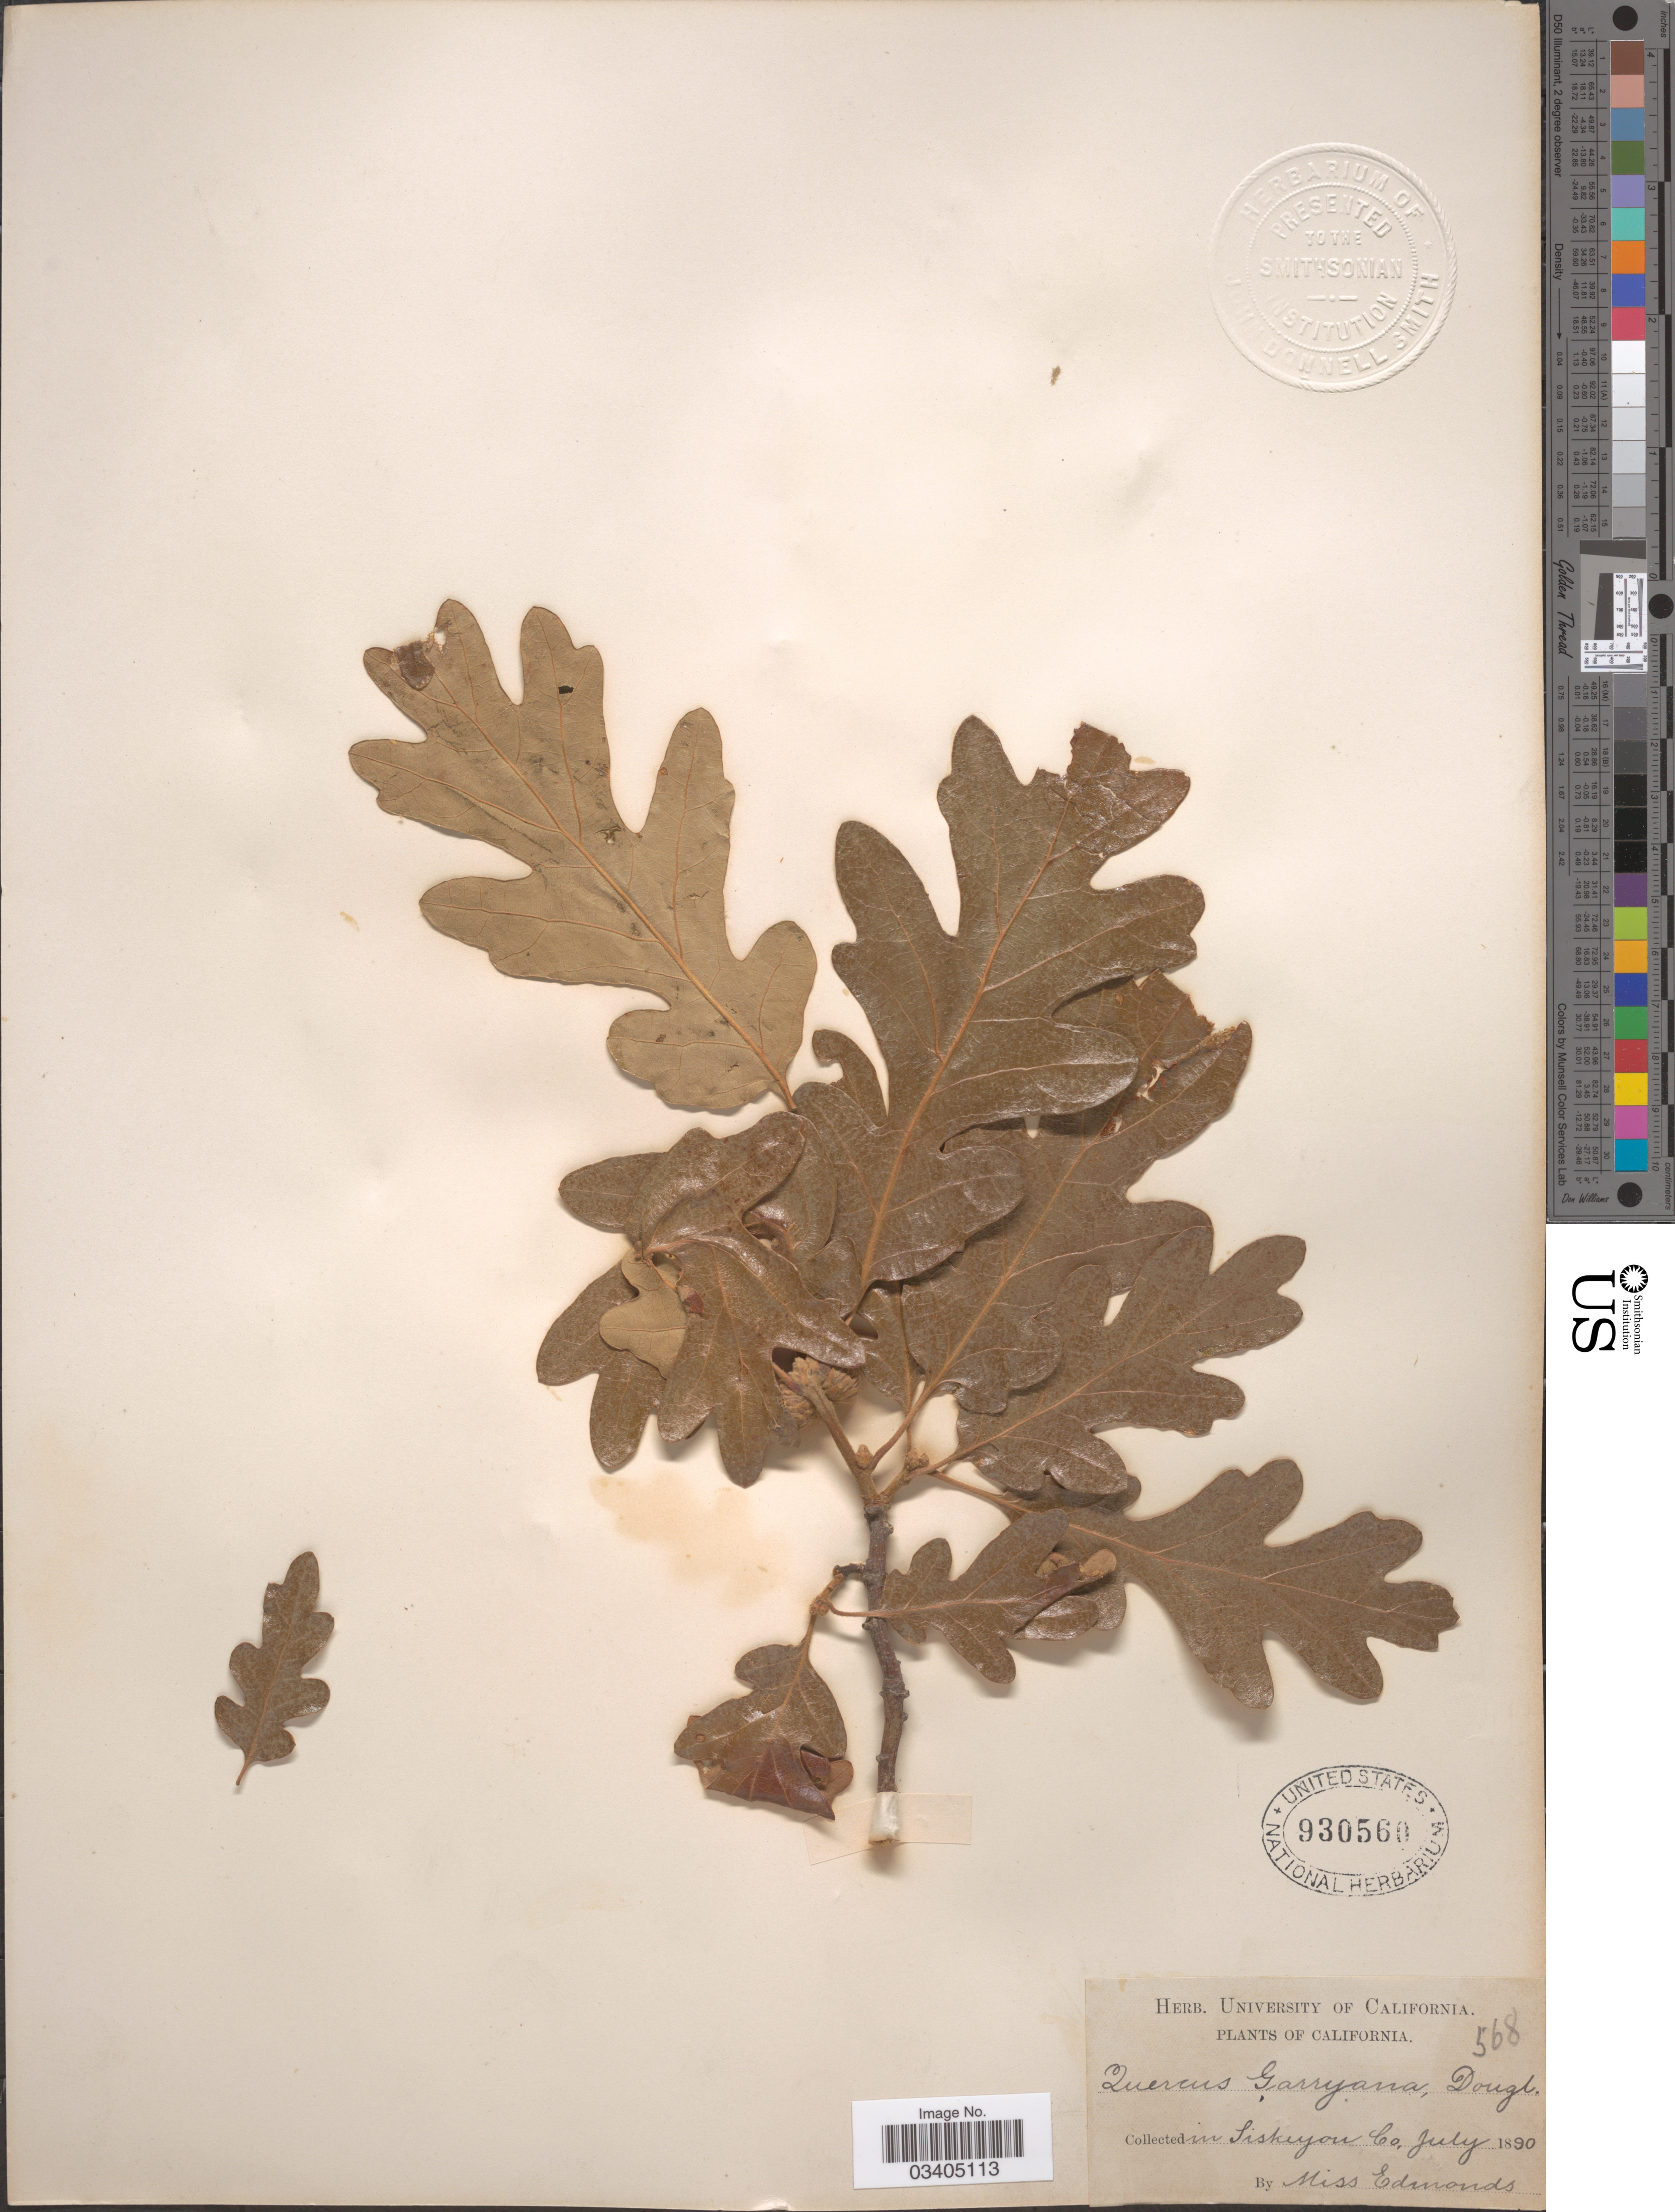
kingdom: Plantae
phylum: Tracheophyta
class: Magnoliopsida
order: Fagales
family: Fagaceae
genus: Quercus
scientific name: Quercus garryana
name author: Douglas ex Hook.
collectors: Miss Edmonds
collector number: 568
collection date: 1890-07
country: United States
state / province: California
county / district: Siskiyou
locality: In Siskiyou Co.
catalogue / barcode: US 930560